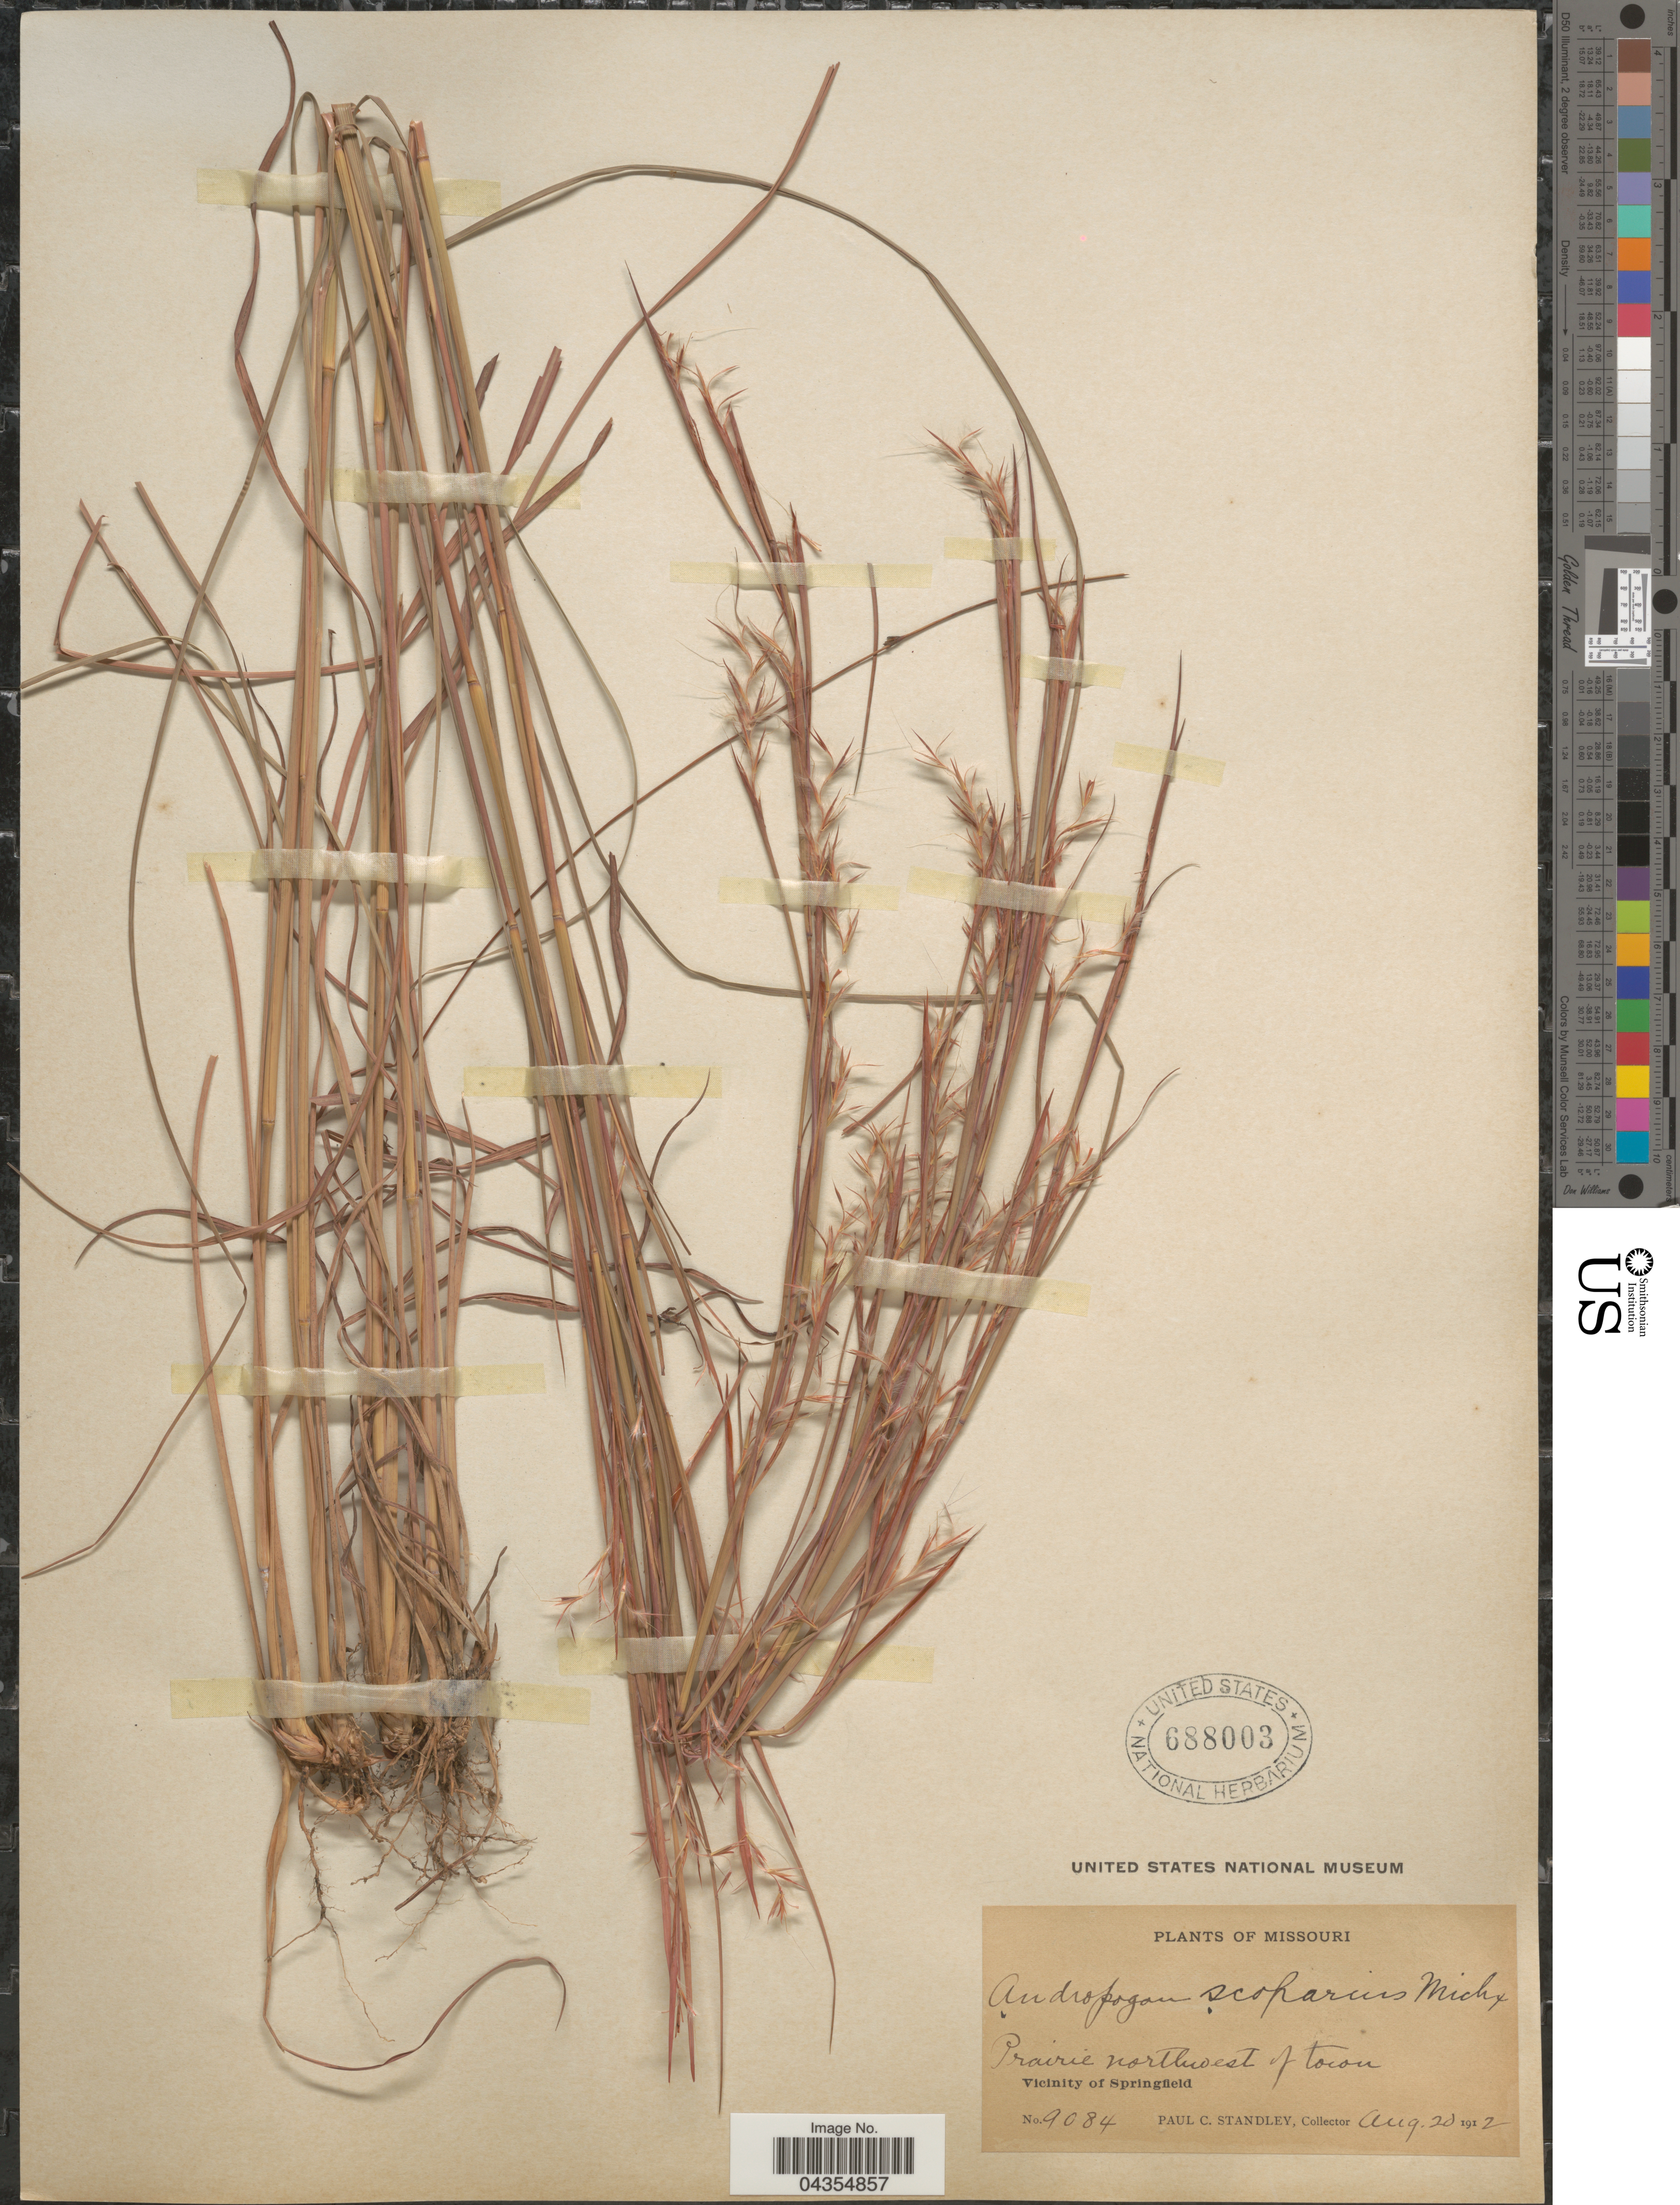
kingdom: Plantae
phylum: Tracheophyta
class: Liliopsida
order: Poales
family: Poaceae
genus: Schizachyrium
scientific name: Schizachyrium sanguineum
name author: (Retz.) Alston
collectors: P. C. Standley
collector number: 9084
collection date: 1912-08-20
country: United States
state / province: Missouri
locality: Prairie northwest of town. Vicinity of Springfield.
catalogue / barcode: US 688003